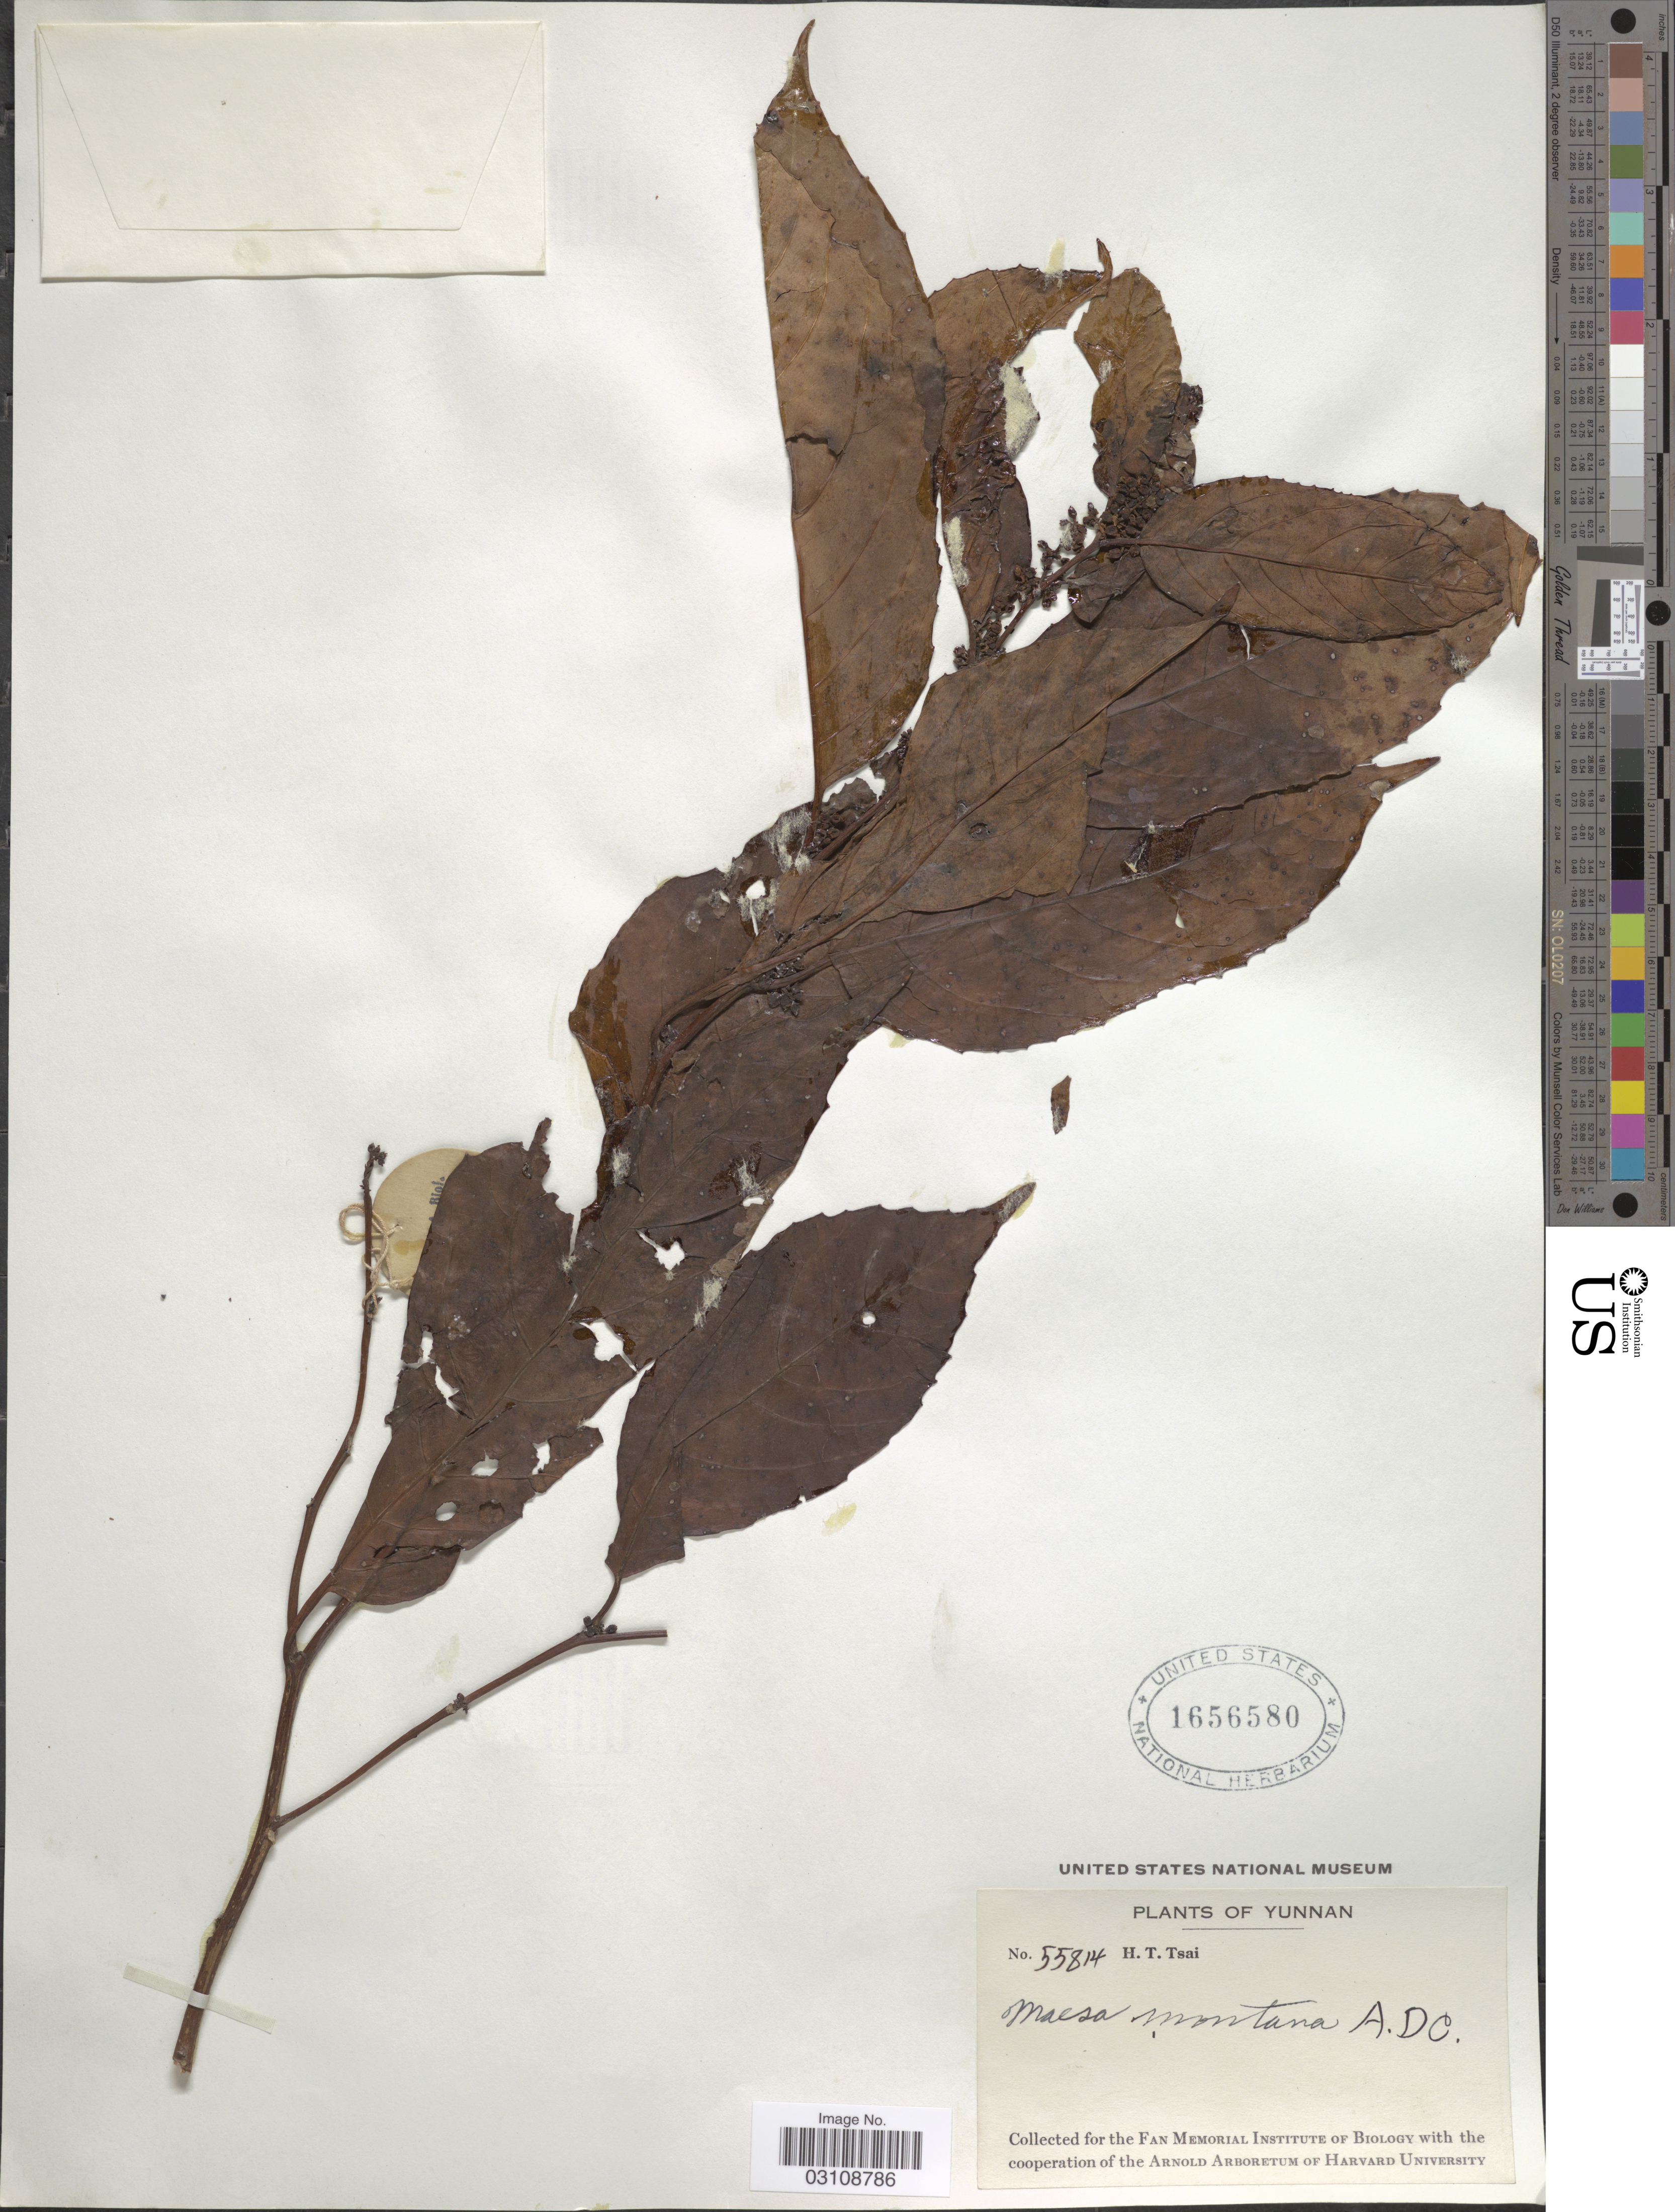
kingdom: Plantae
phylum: Tracheophyta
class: Magnoliopsida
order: Ericales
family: Primulaceae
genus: Maesa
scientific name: Maesa montana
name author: A. DC.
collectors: H. Tsai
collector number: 55814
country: China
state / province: Yunnan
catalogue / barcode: US 1656580